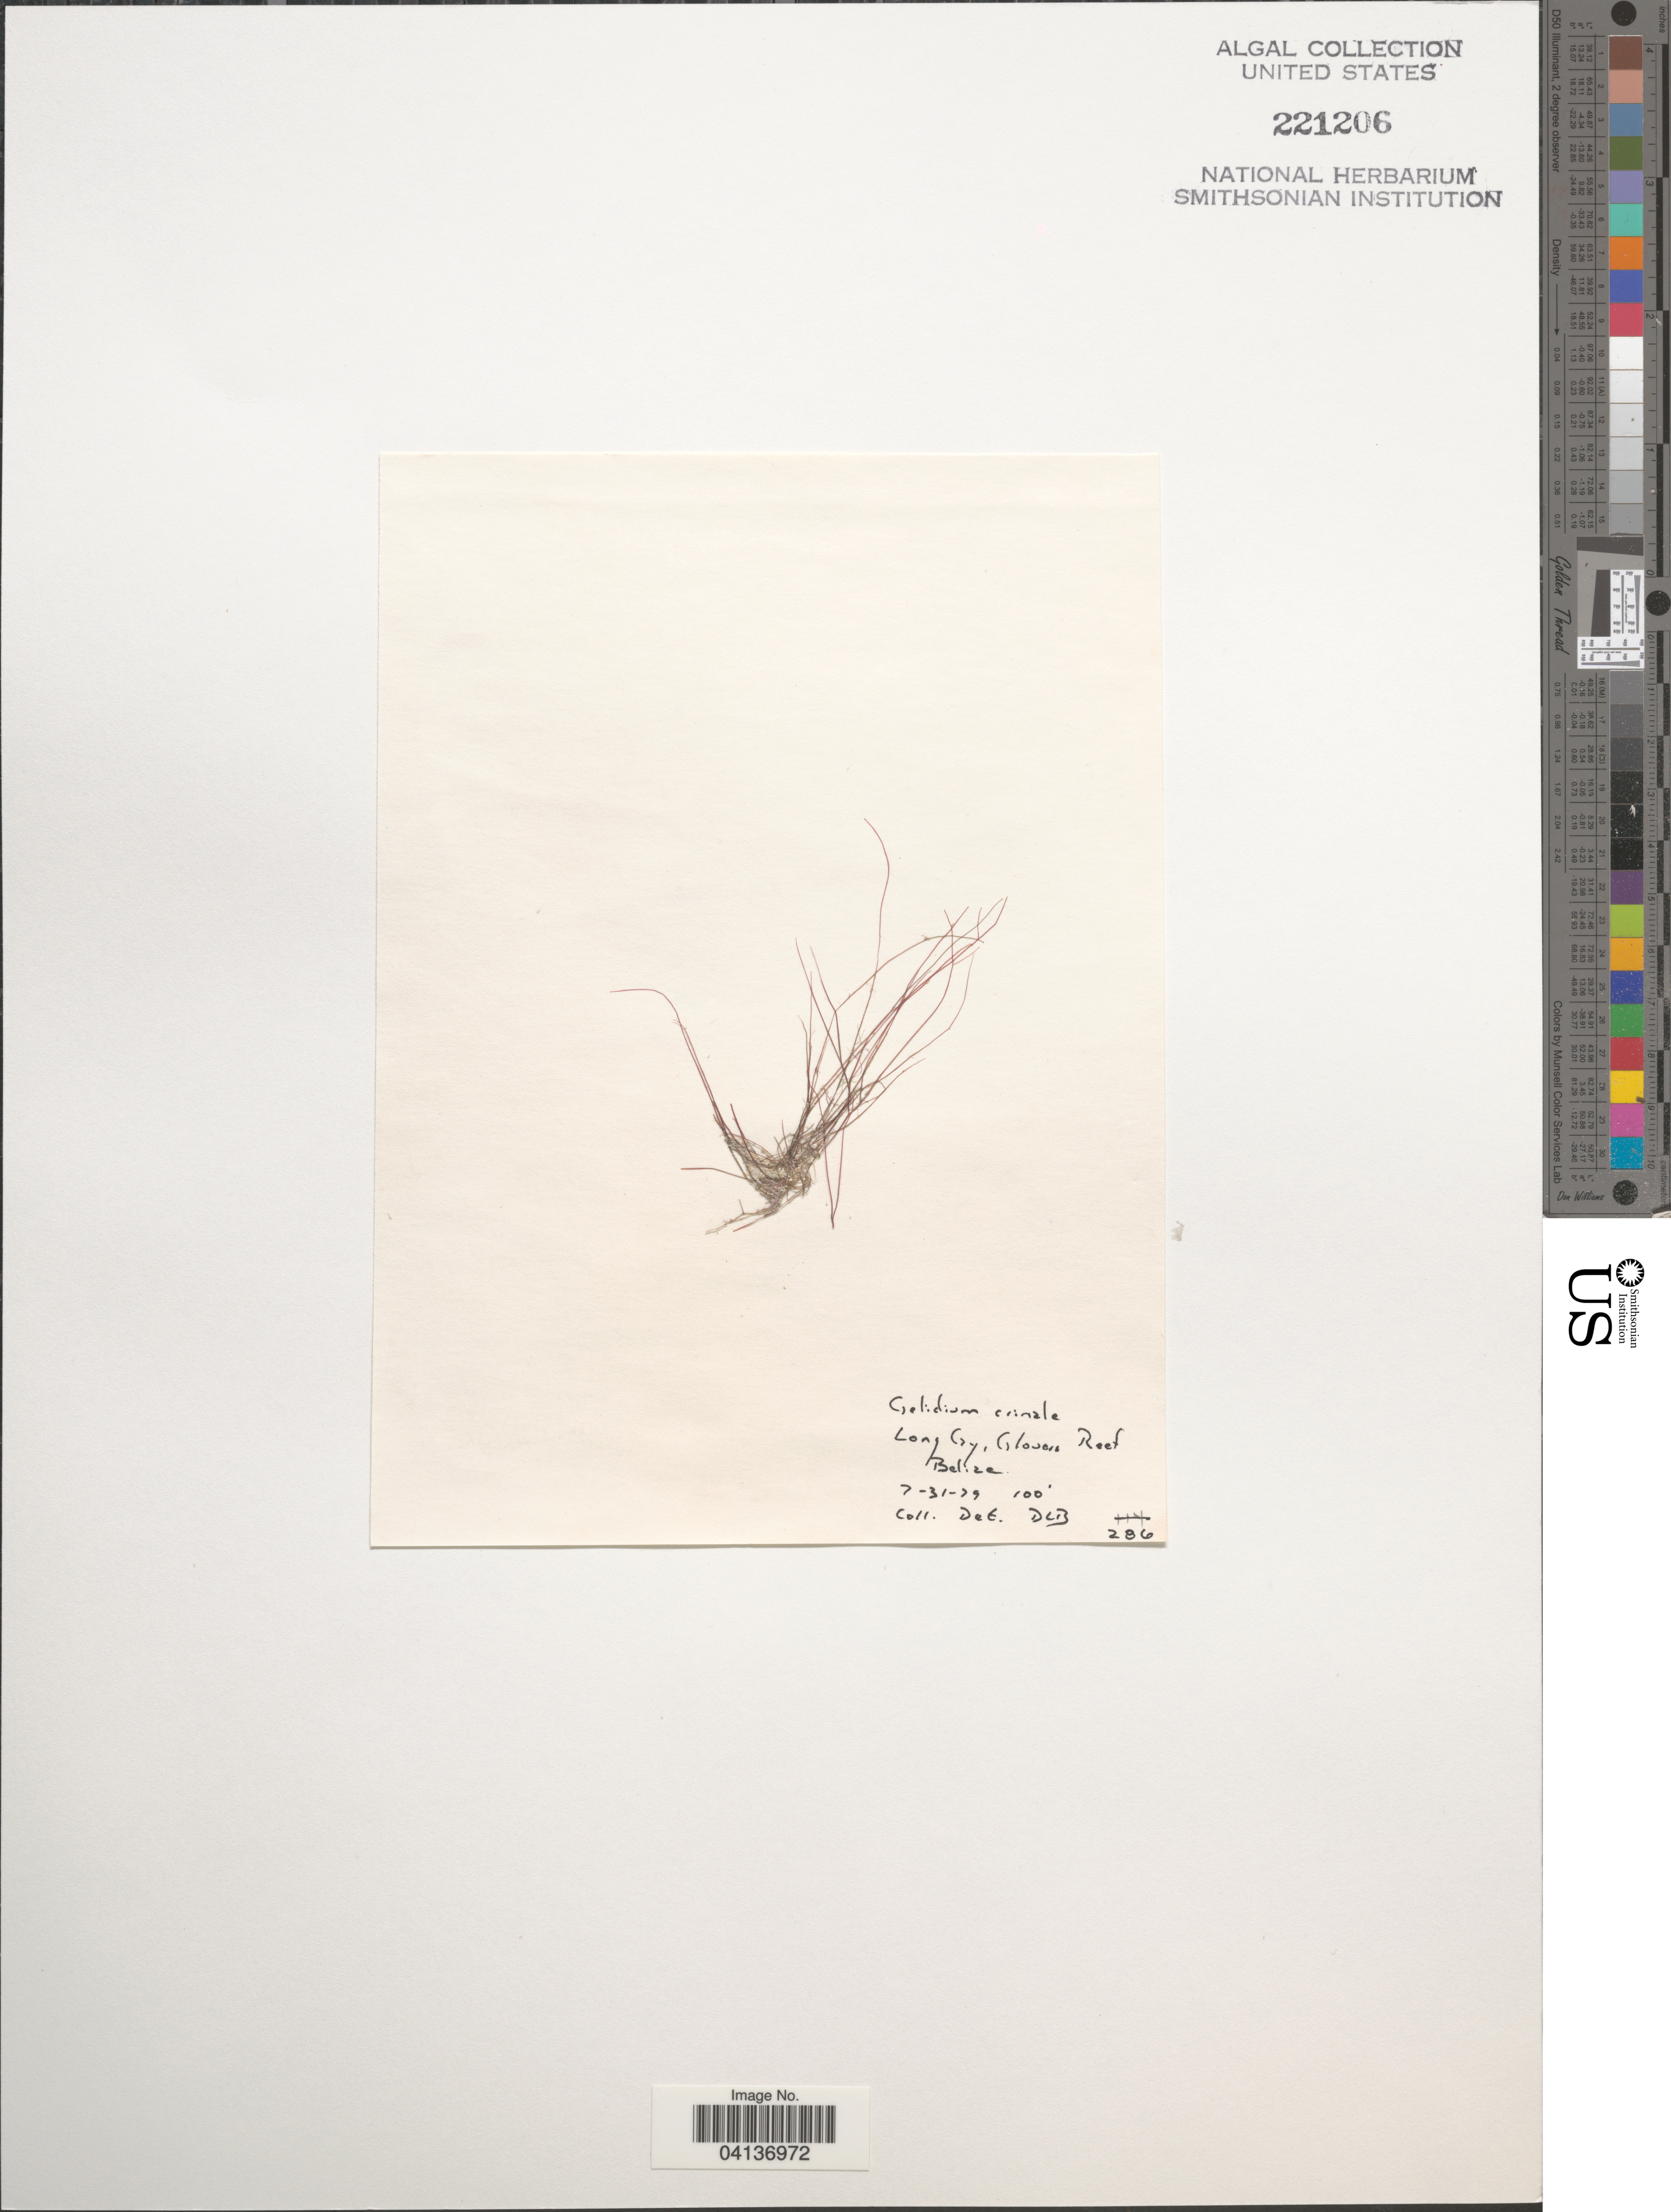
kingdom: Plantae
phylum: Rhodophyta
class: Florideophyceae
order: Gelidiales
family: Gelidiaceae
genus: Gelidium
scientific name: Gelidium crinale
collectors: D. L. B.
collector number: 286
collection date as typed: Transcribed d/m/y: 31/7/79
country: Belize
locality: Long Cay, Glovers Reef.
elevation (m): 30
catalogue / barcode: US 221206